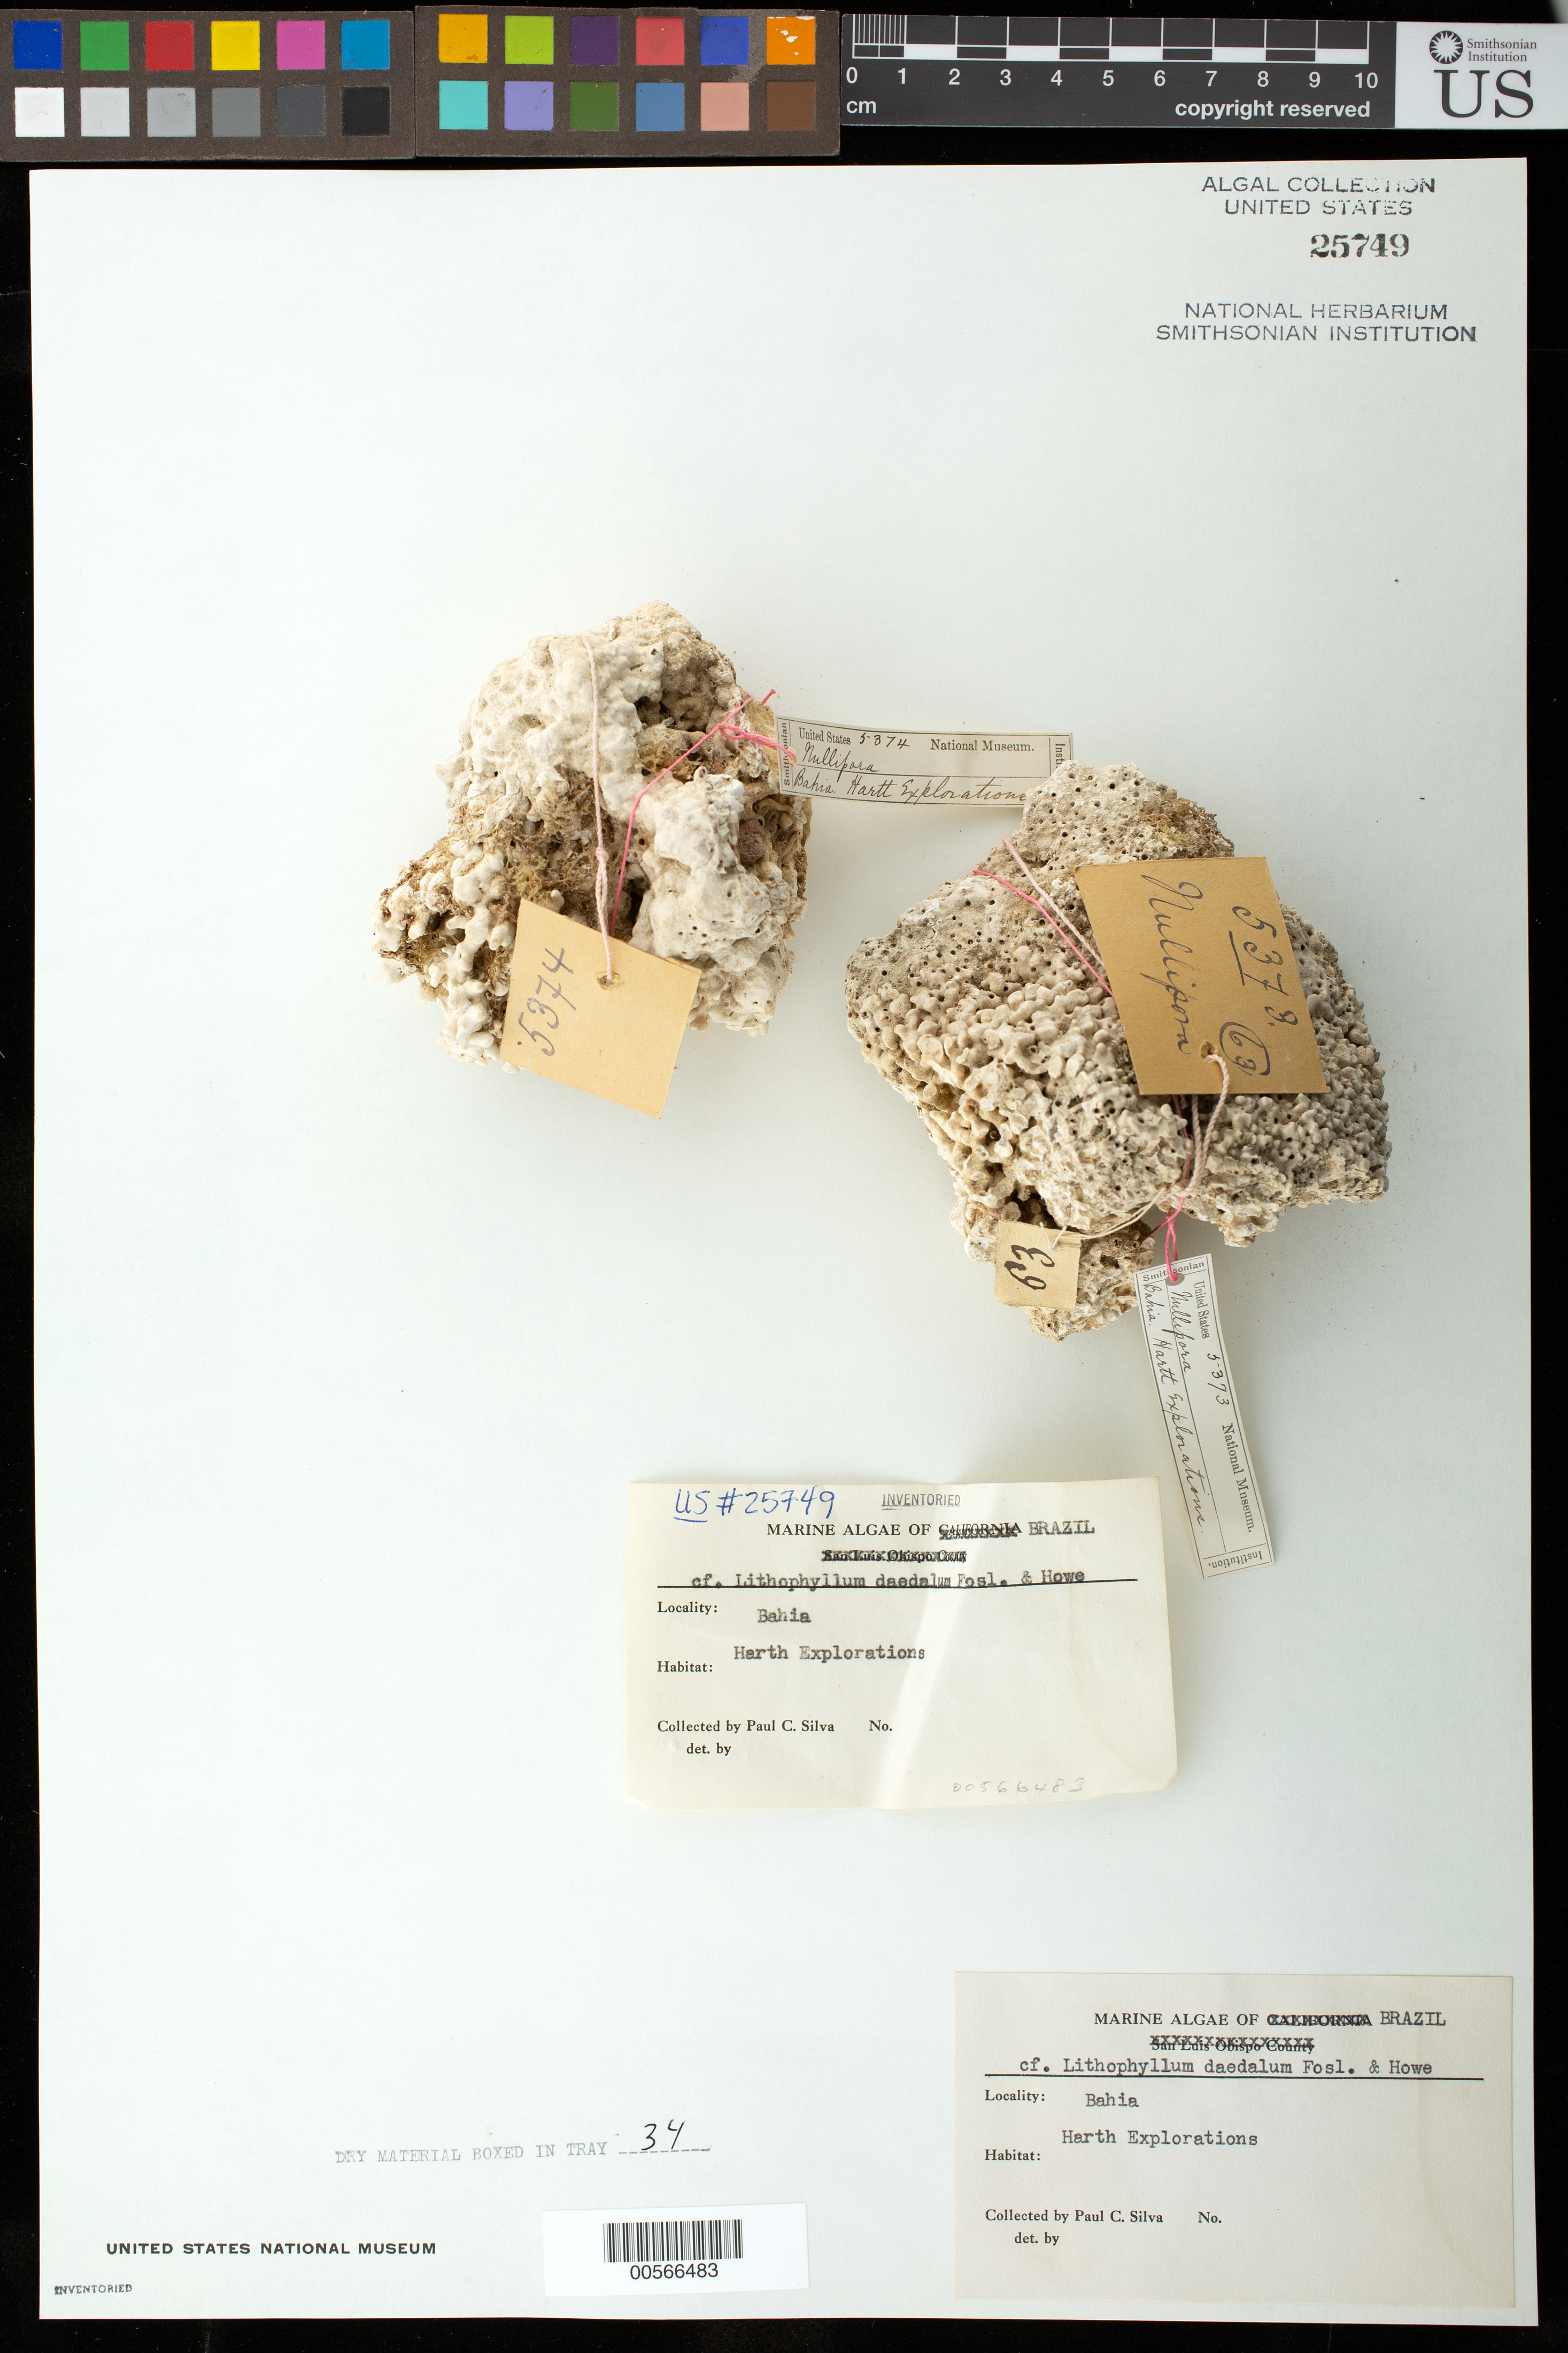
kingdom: Plantae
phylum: Rhodophyta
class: Florideophyceae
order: Corallinales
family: Lithophyllaceae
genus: Lithophyllum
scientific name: Lithophyllum kaiseri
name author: (Heydrich) Heydrich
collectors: P. C. Silva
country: Brazil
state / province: Bahia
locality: Salvador (Bahia)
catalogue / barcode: US 25749